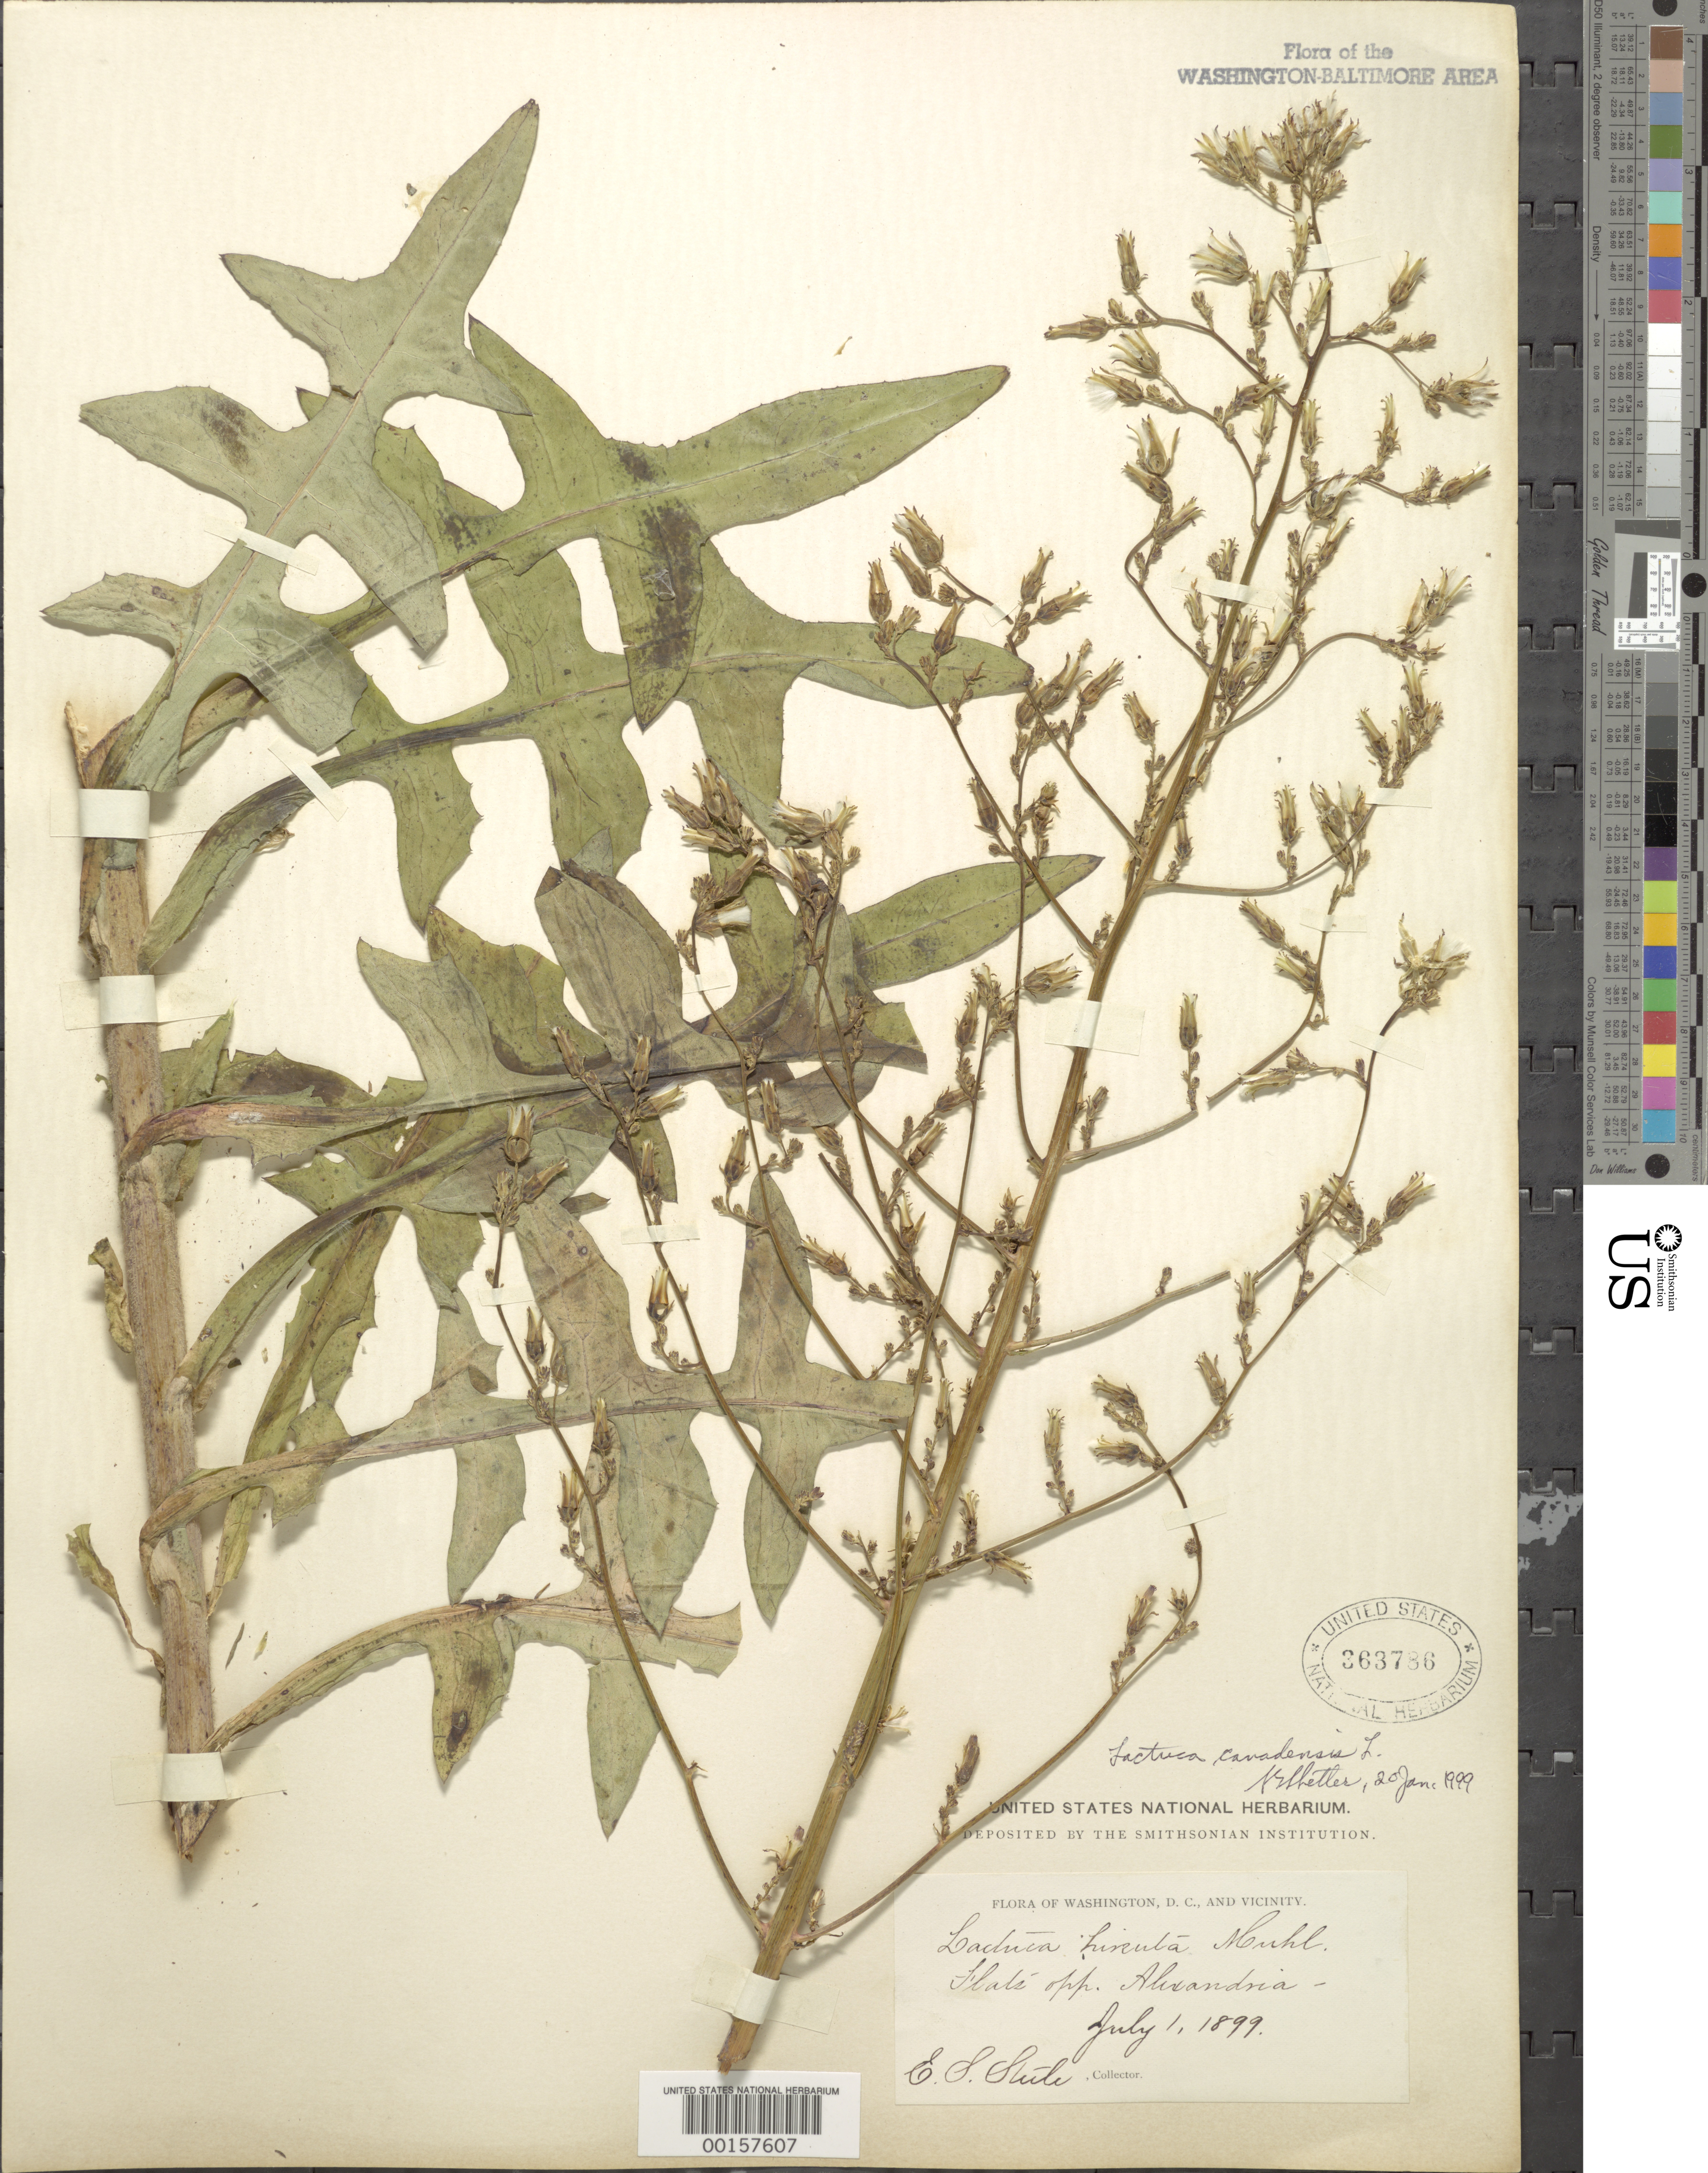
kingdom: Plantae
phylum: Tracheophyta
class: Magnoliopsida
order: Asterales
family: Asteraceae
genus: Lactuca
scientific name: Lactuca canadensis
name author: L.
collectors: E. Steele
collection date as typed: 01 Jul 1899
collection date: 1899-07-01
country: United States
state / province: Virginia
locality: flats opposite Alexandria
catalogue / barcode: US 363786